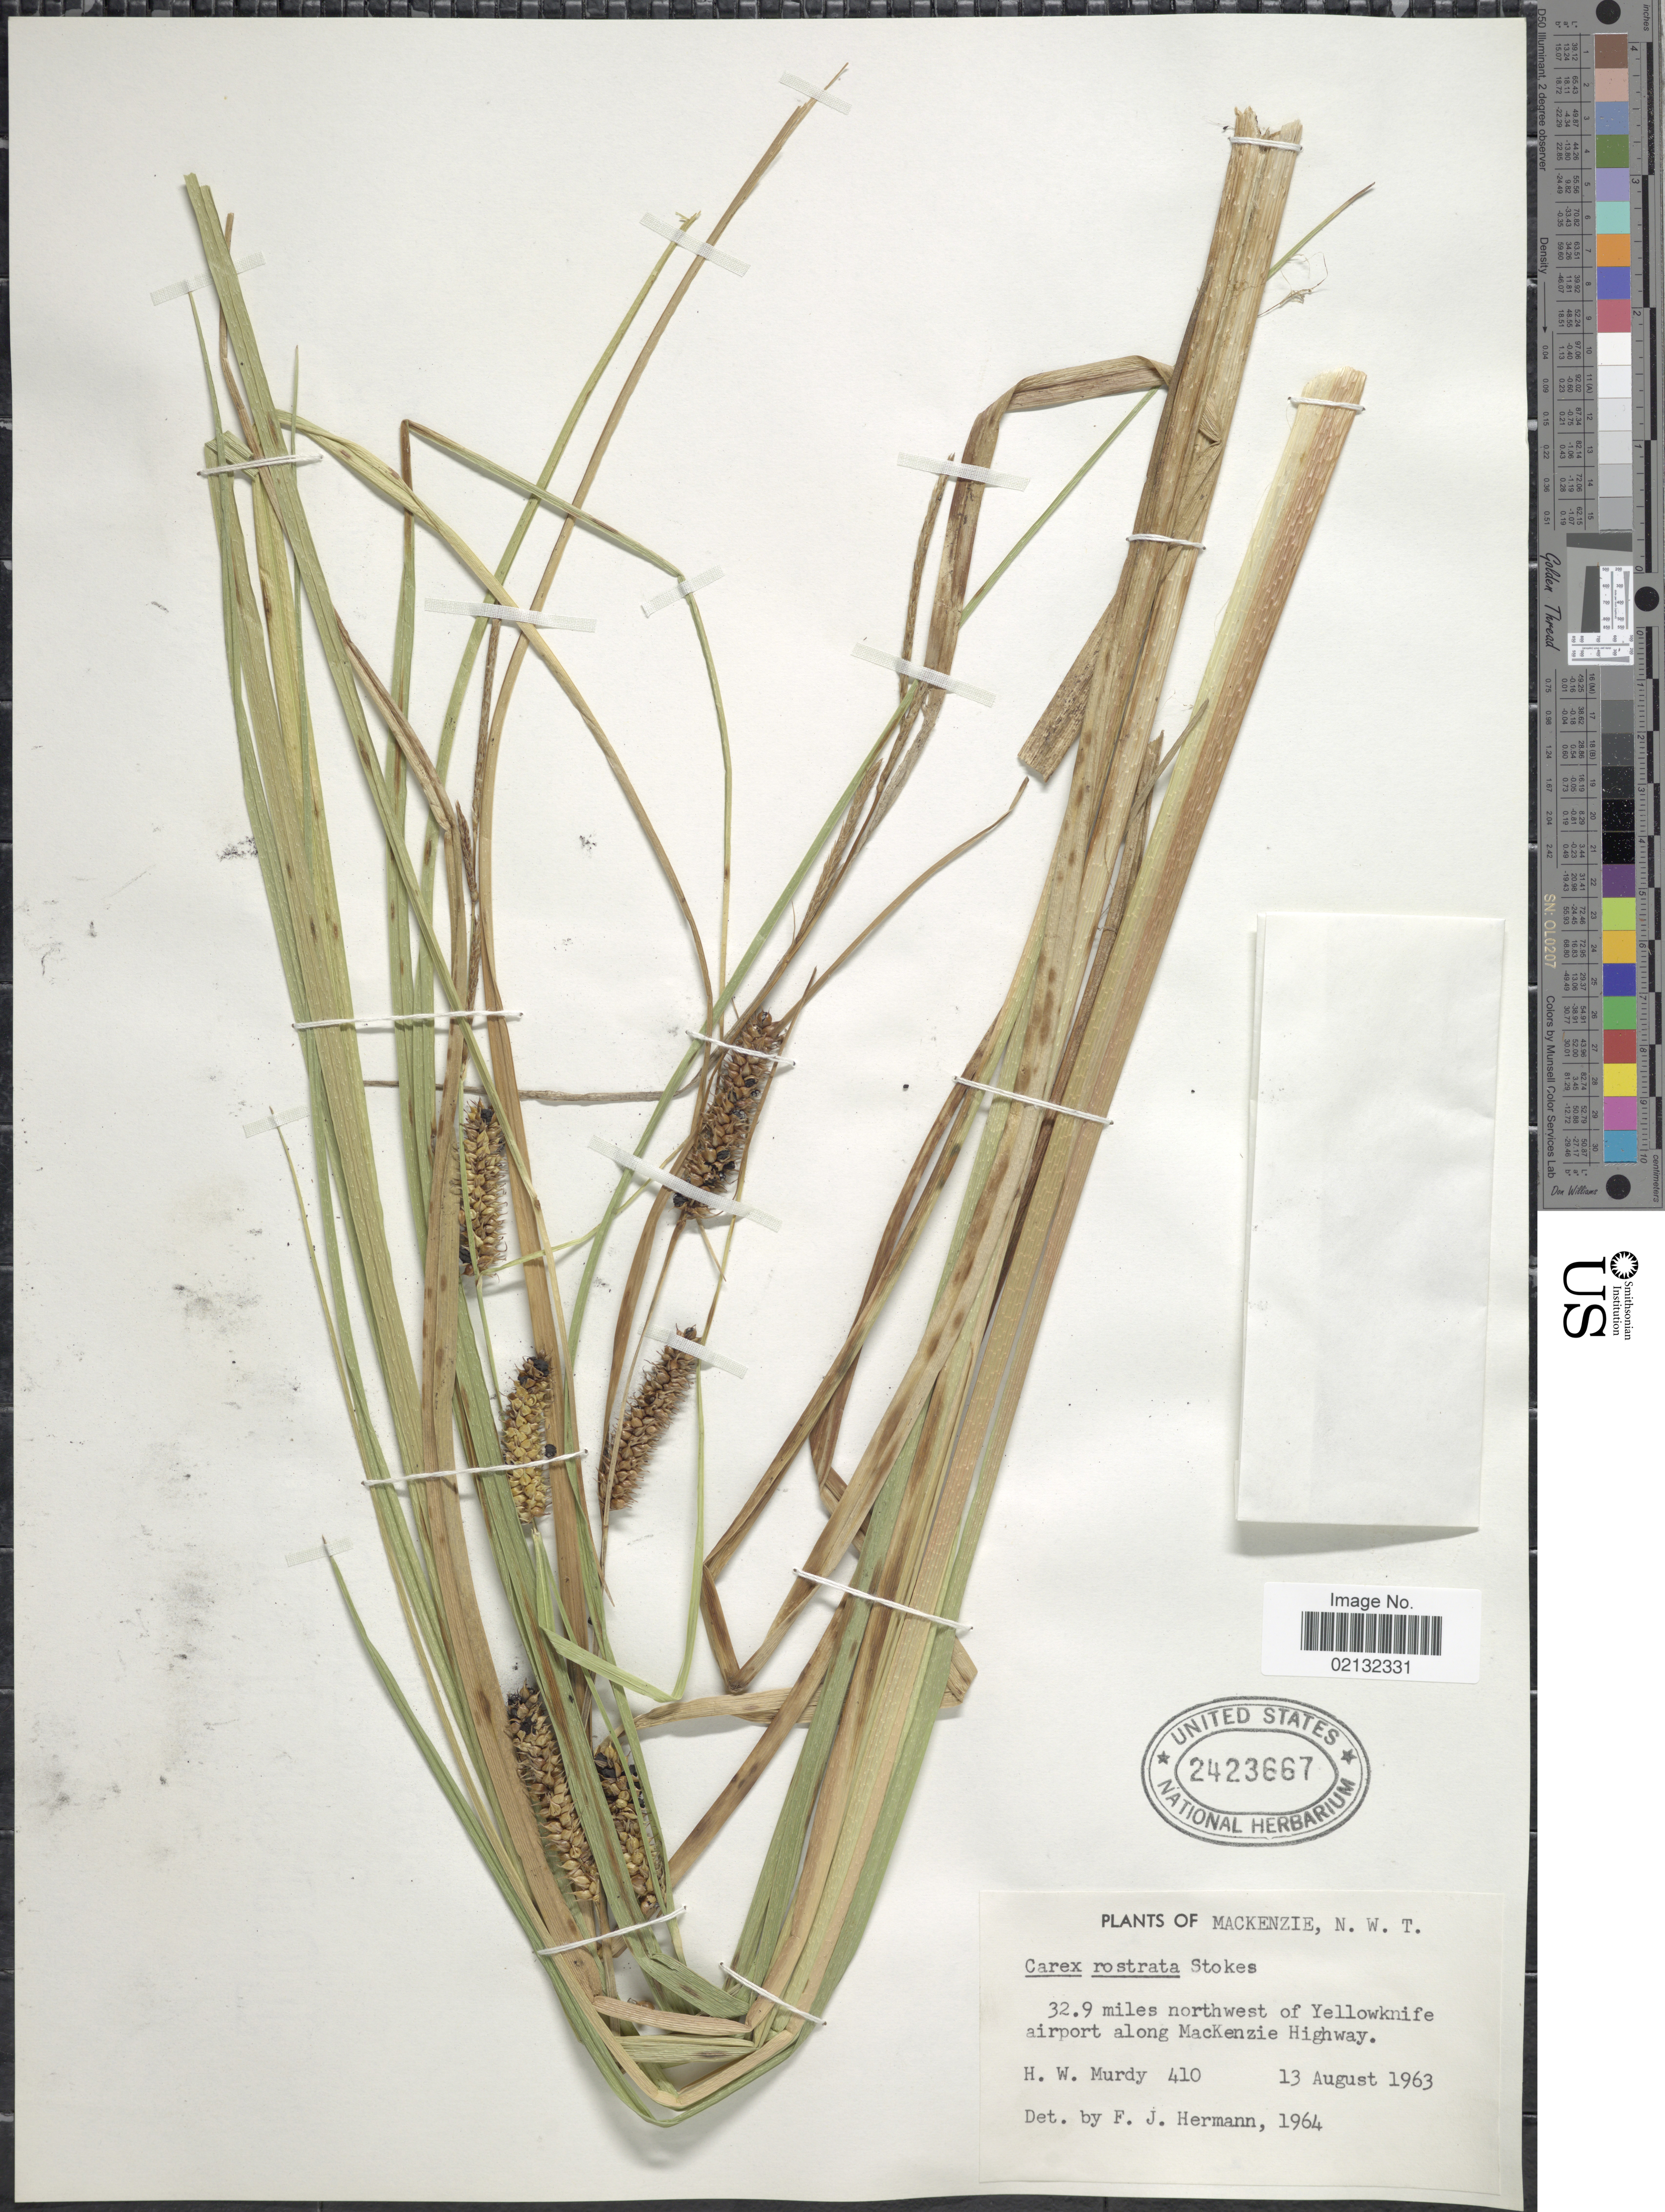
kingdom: Plantae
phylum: Tracheophyta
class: Liliopsida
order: Poales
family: Cyperaceae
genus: Carex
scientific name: Carex rostrata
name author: Stokes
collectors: H. Murdy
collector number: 410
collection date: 1963-08-13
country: Canada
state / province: Northwest Territories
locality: Mackenzie, 32.9 miles northwest of Yellowknife airport along MacKenzie Highway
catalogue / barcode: US 2423667